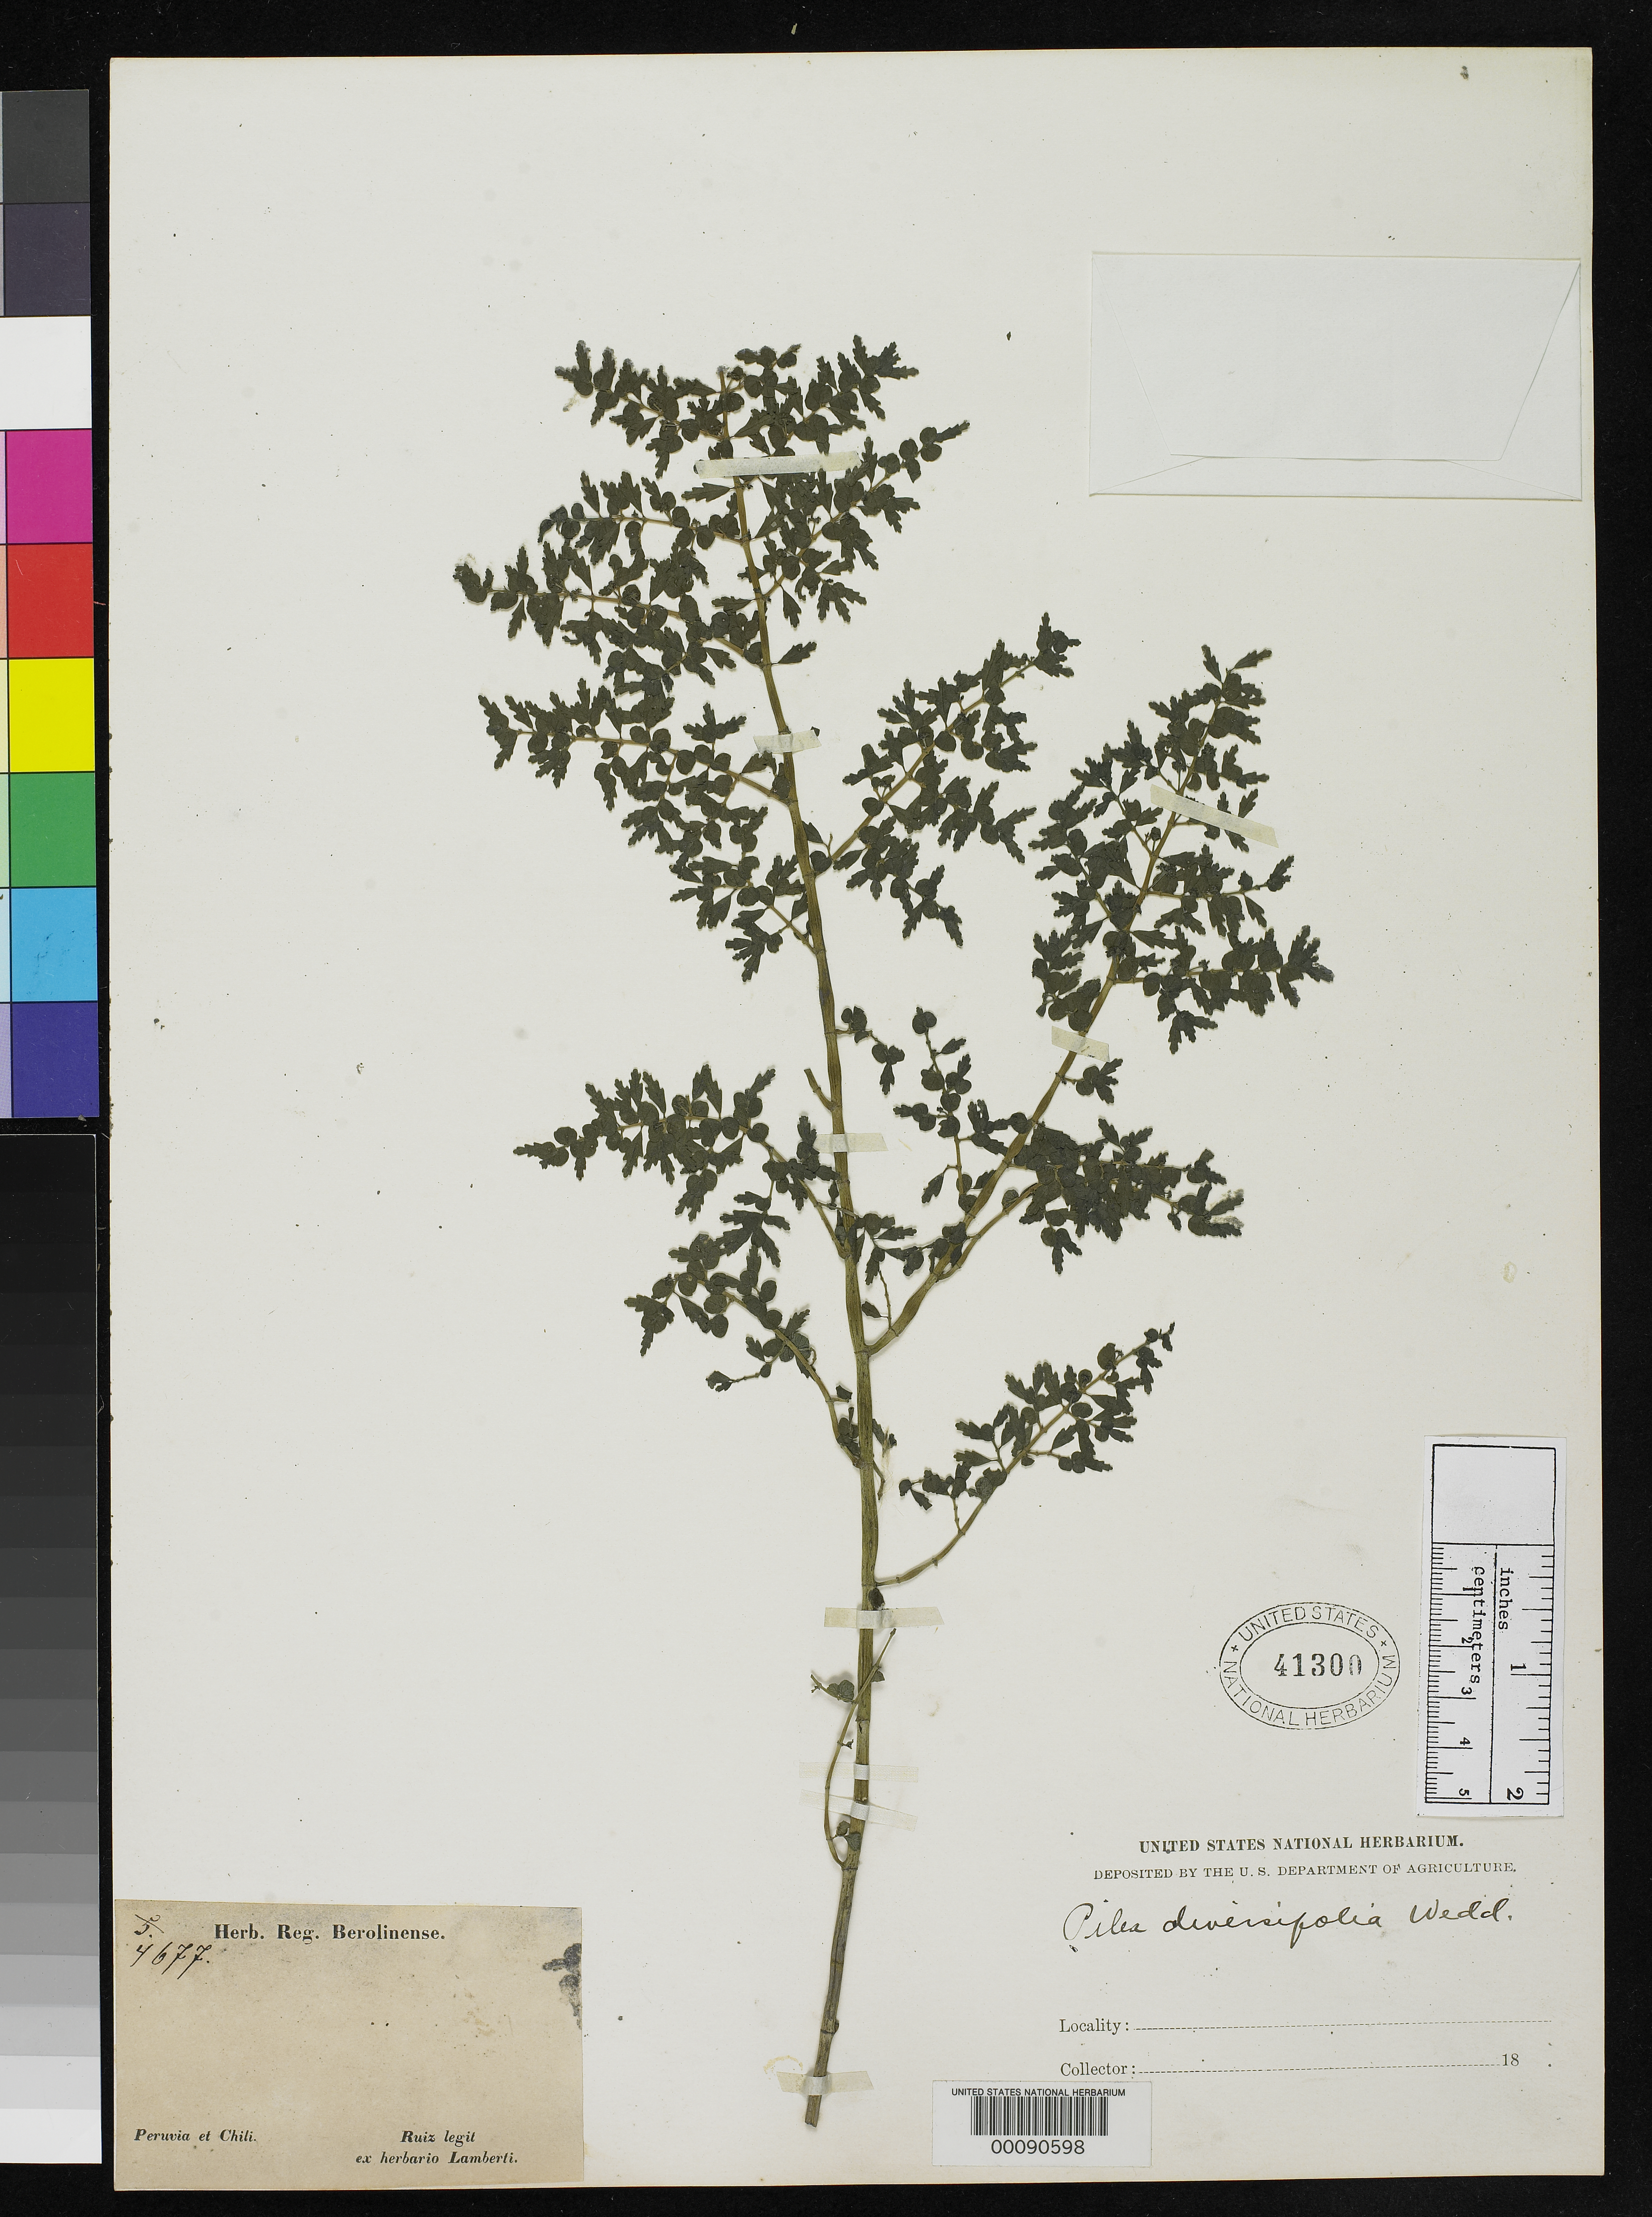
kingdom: Plantae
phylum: Tracheophyta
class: Magnoliopsida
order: Rosales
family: Urticaceae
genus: Pilea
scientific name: Pilea diversifolia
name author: Wedd.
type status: Type Collection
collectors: H. Ruiz López & J. A. Pavón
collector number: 4677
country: Peru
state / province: San Martín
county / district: Mariscal Cáceres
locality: Rio Huallaga, margen Derecha del; Balsa Probana; dtto. Tocache Nuevo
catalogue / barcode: US 41300